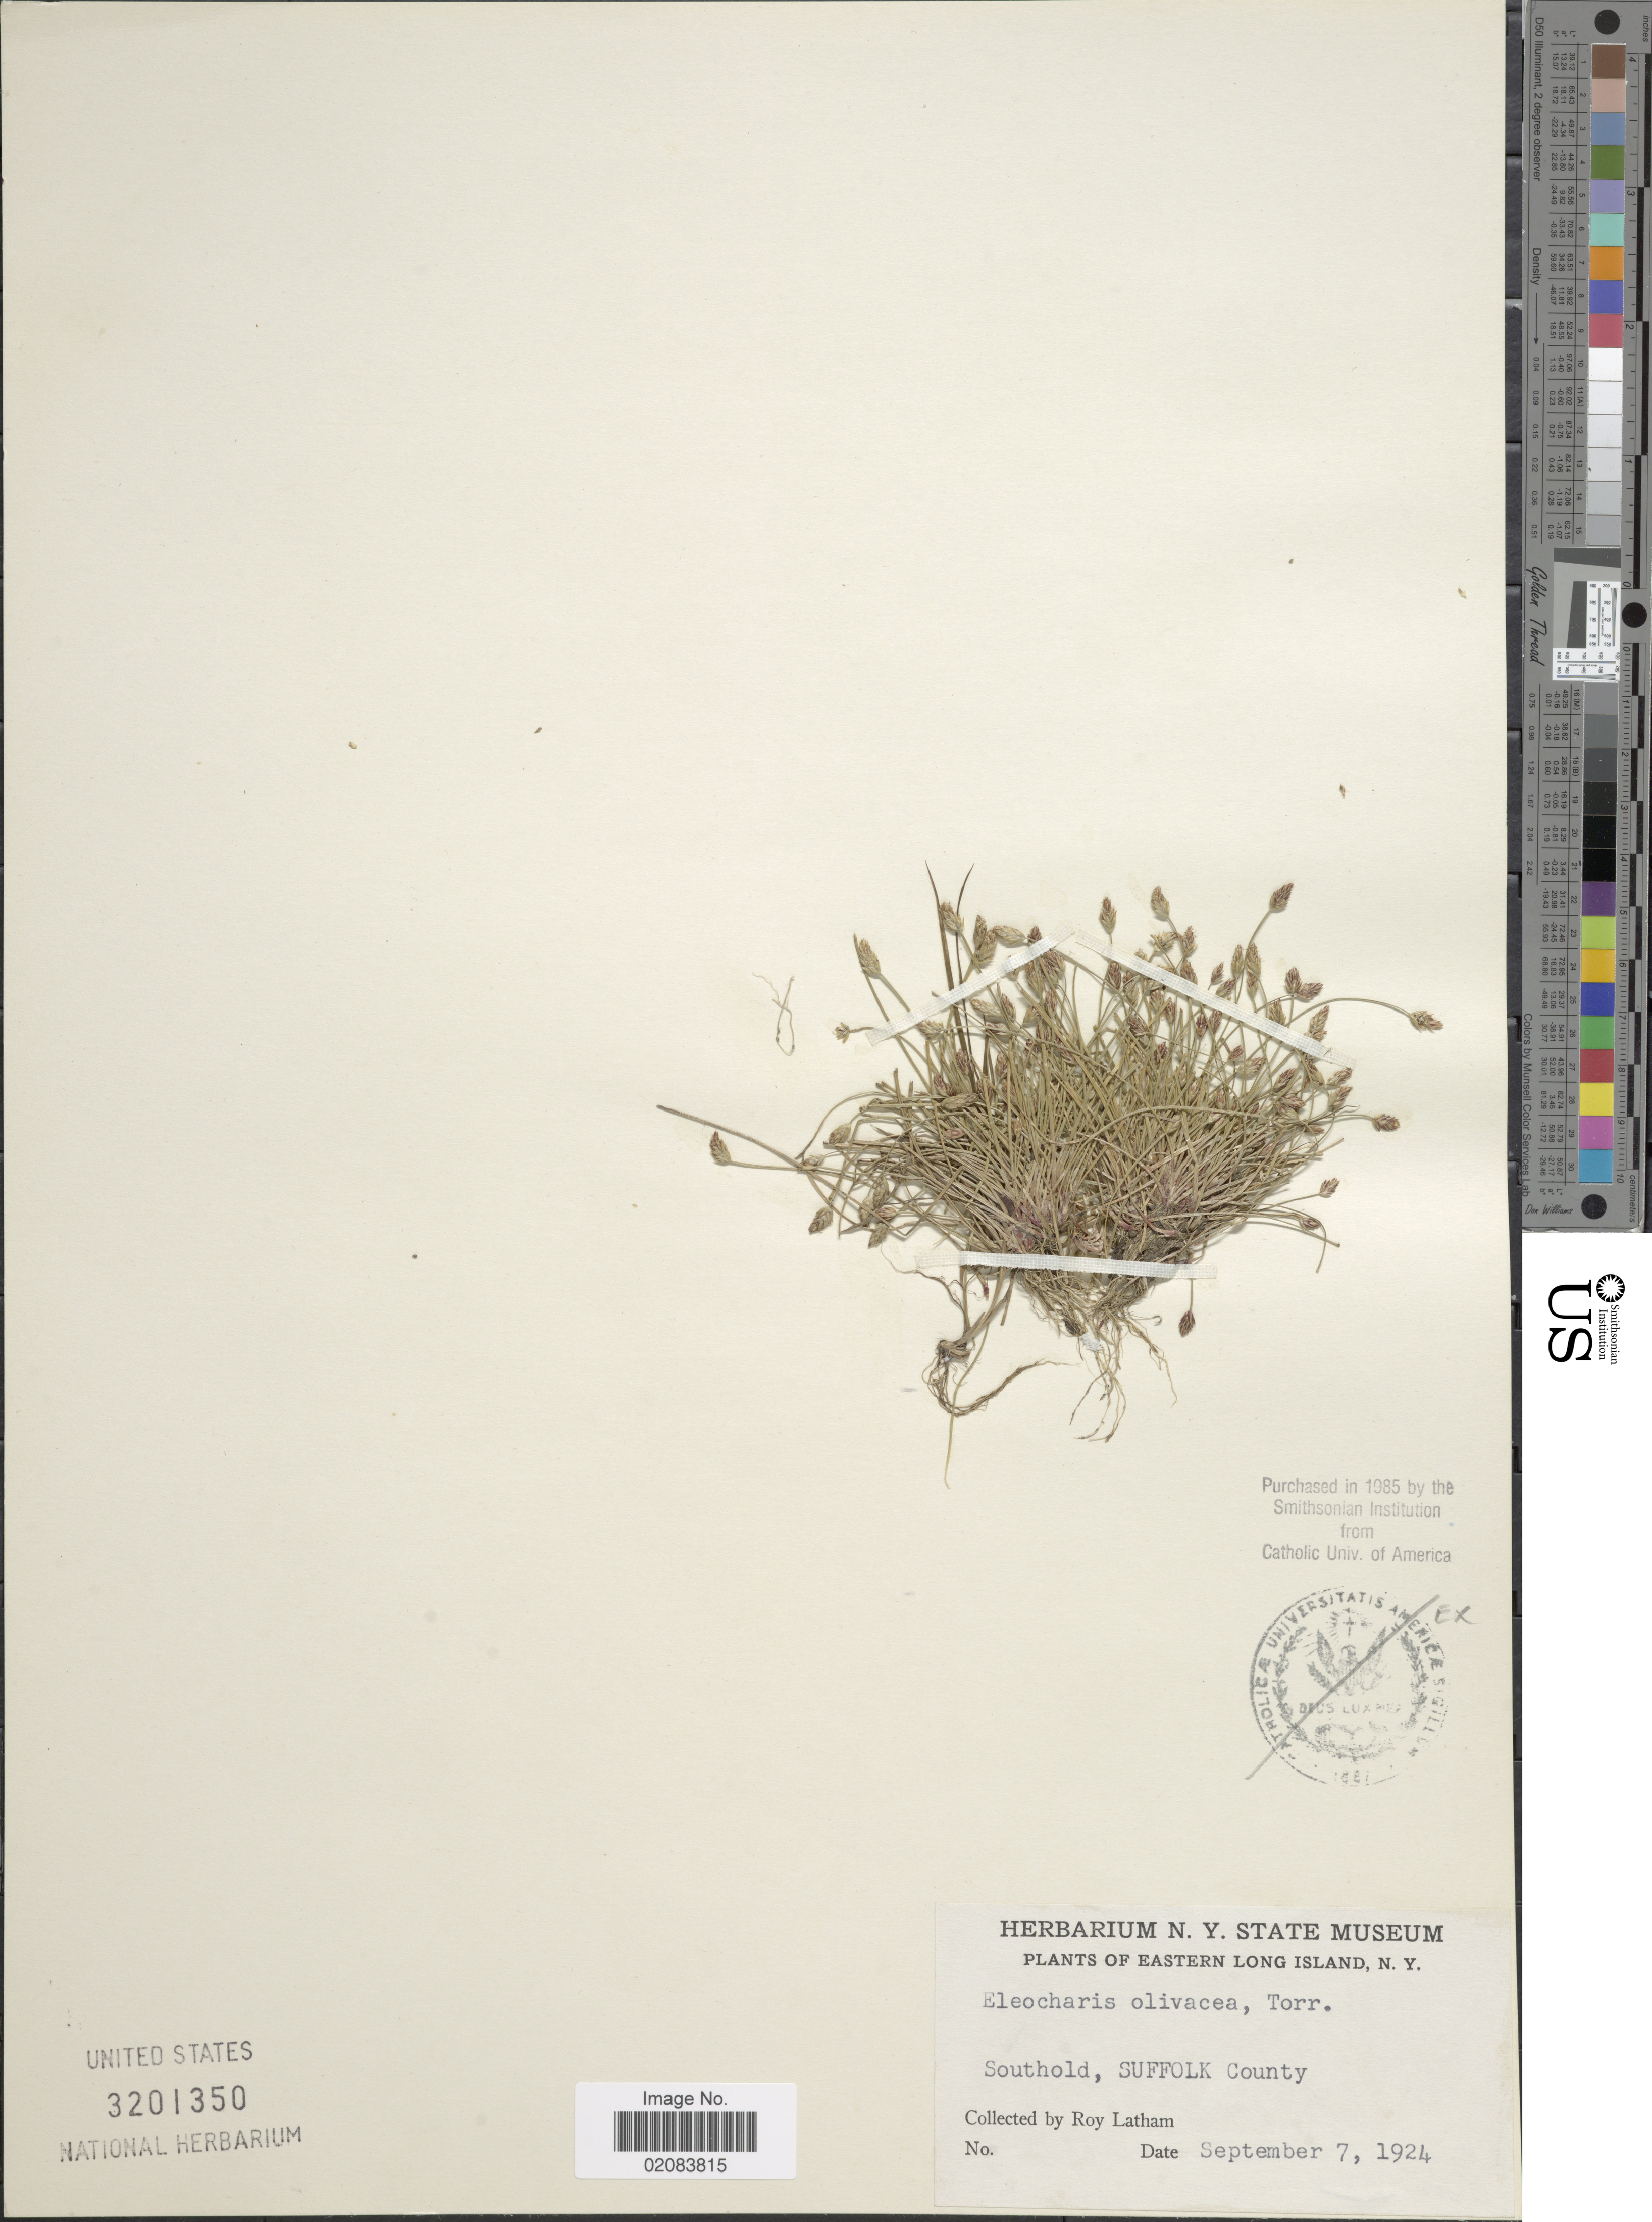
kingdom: Plantae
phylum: Tracheophyta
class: Liliopsida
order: Poales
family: Cyperaceae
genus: Eleocharis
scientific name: Eleocharis olivacea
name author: Torr.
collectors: R. Latham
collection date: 1924-09-07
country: United States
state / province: New York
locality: Eastern Long Island. Southold, Suffolk County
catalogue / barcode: US 3201350